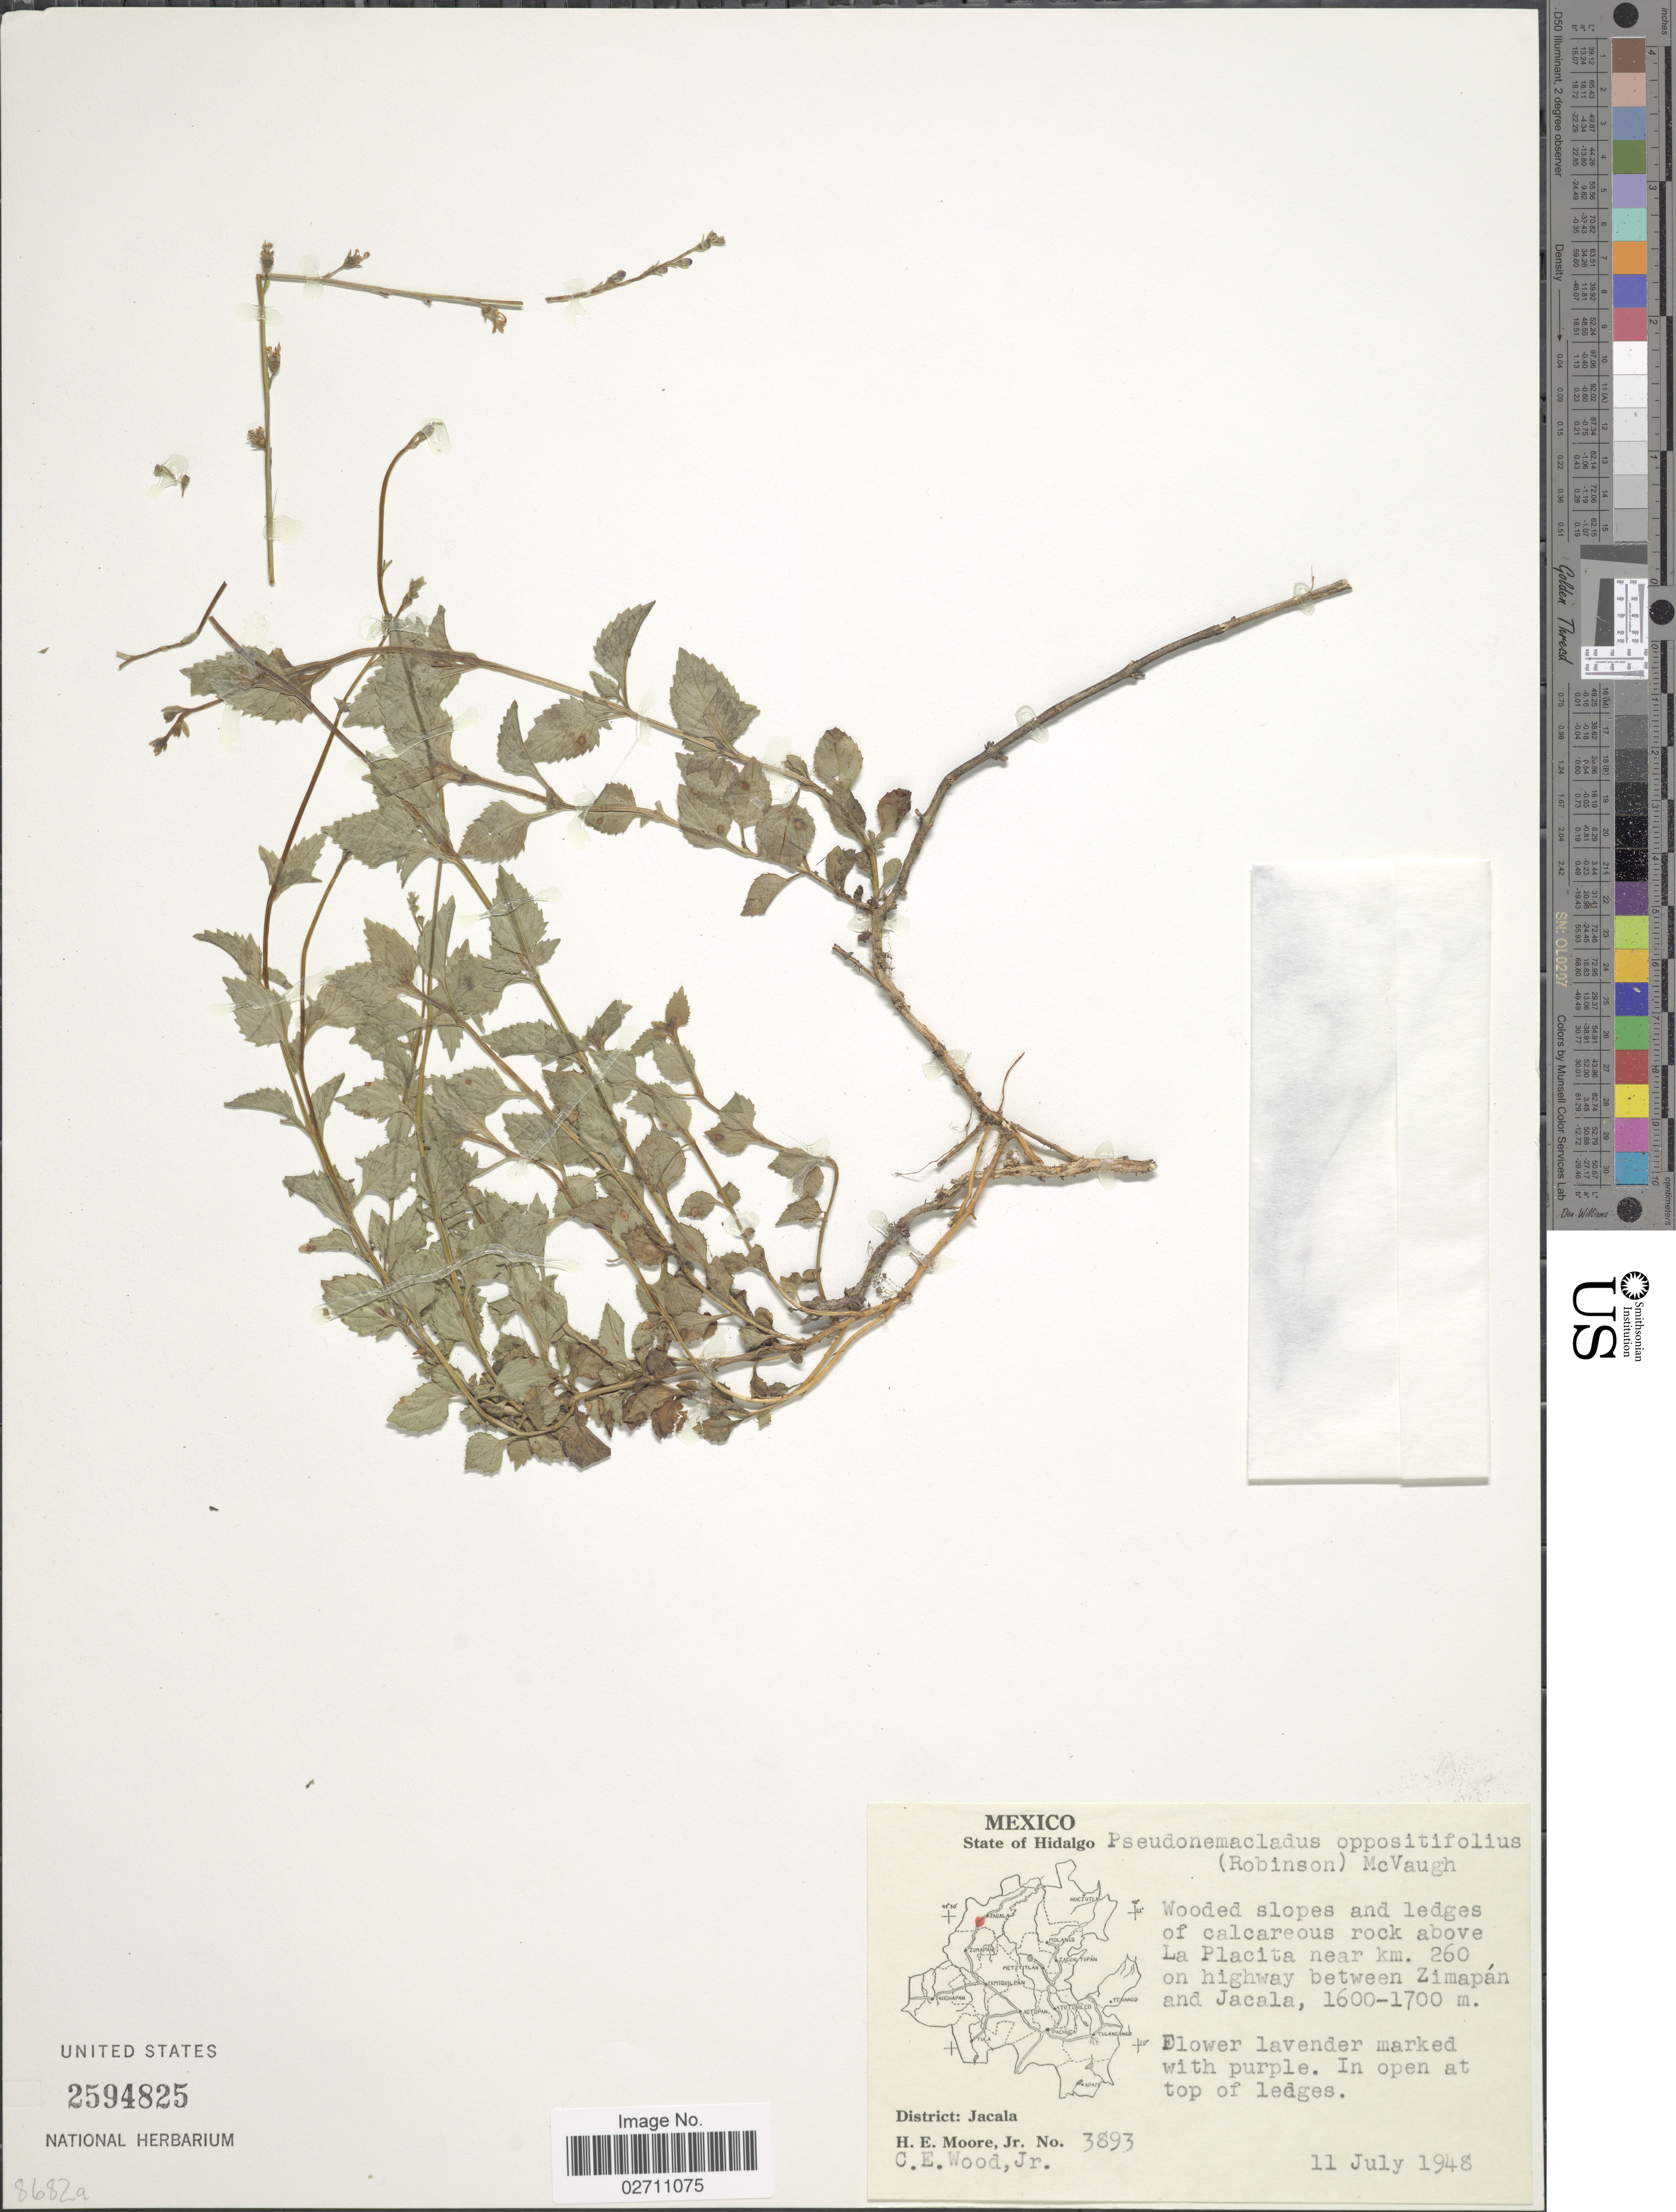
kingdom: Plantae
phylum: Tracheophyta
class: Magnoliopsida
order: Asterales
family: Campanulaceae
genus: Pseudonemacladus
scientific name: Pseudonemacladus oppositifolius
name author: (B.L. Rob.) McVaugh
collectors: H. Moore & C. Wood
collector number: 3893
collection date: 1948-07-11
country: Mexico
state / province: Hidalgo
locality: State of Hidalgo, Wooded slopes and ledges of calcareous rock above La Placita near Km. 260 on highway between Zimapan and Jacala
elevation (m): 1600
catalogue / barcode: US 2594825